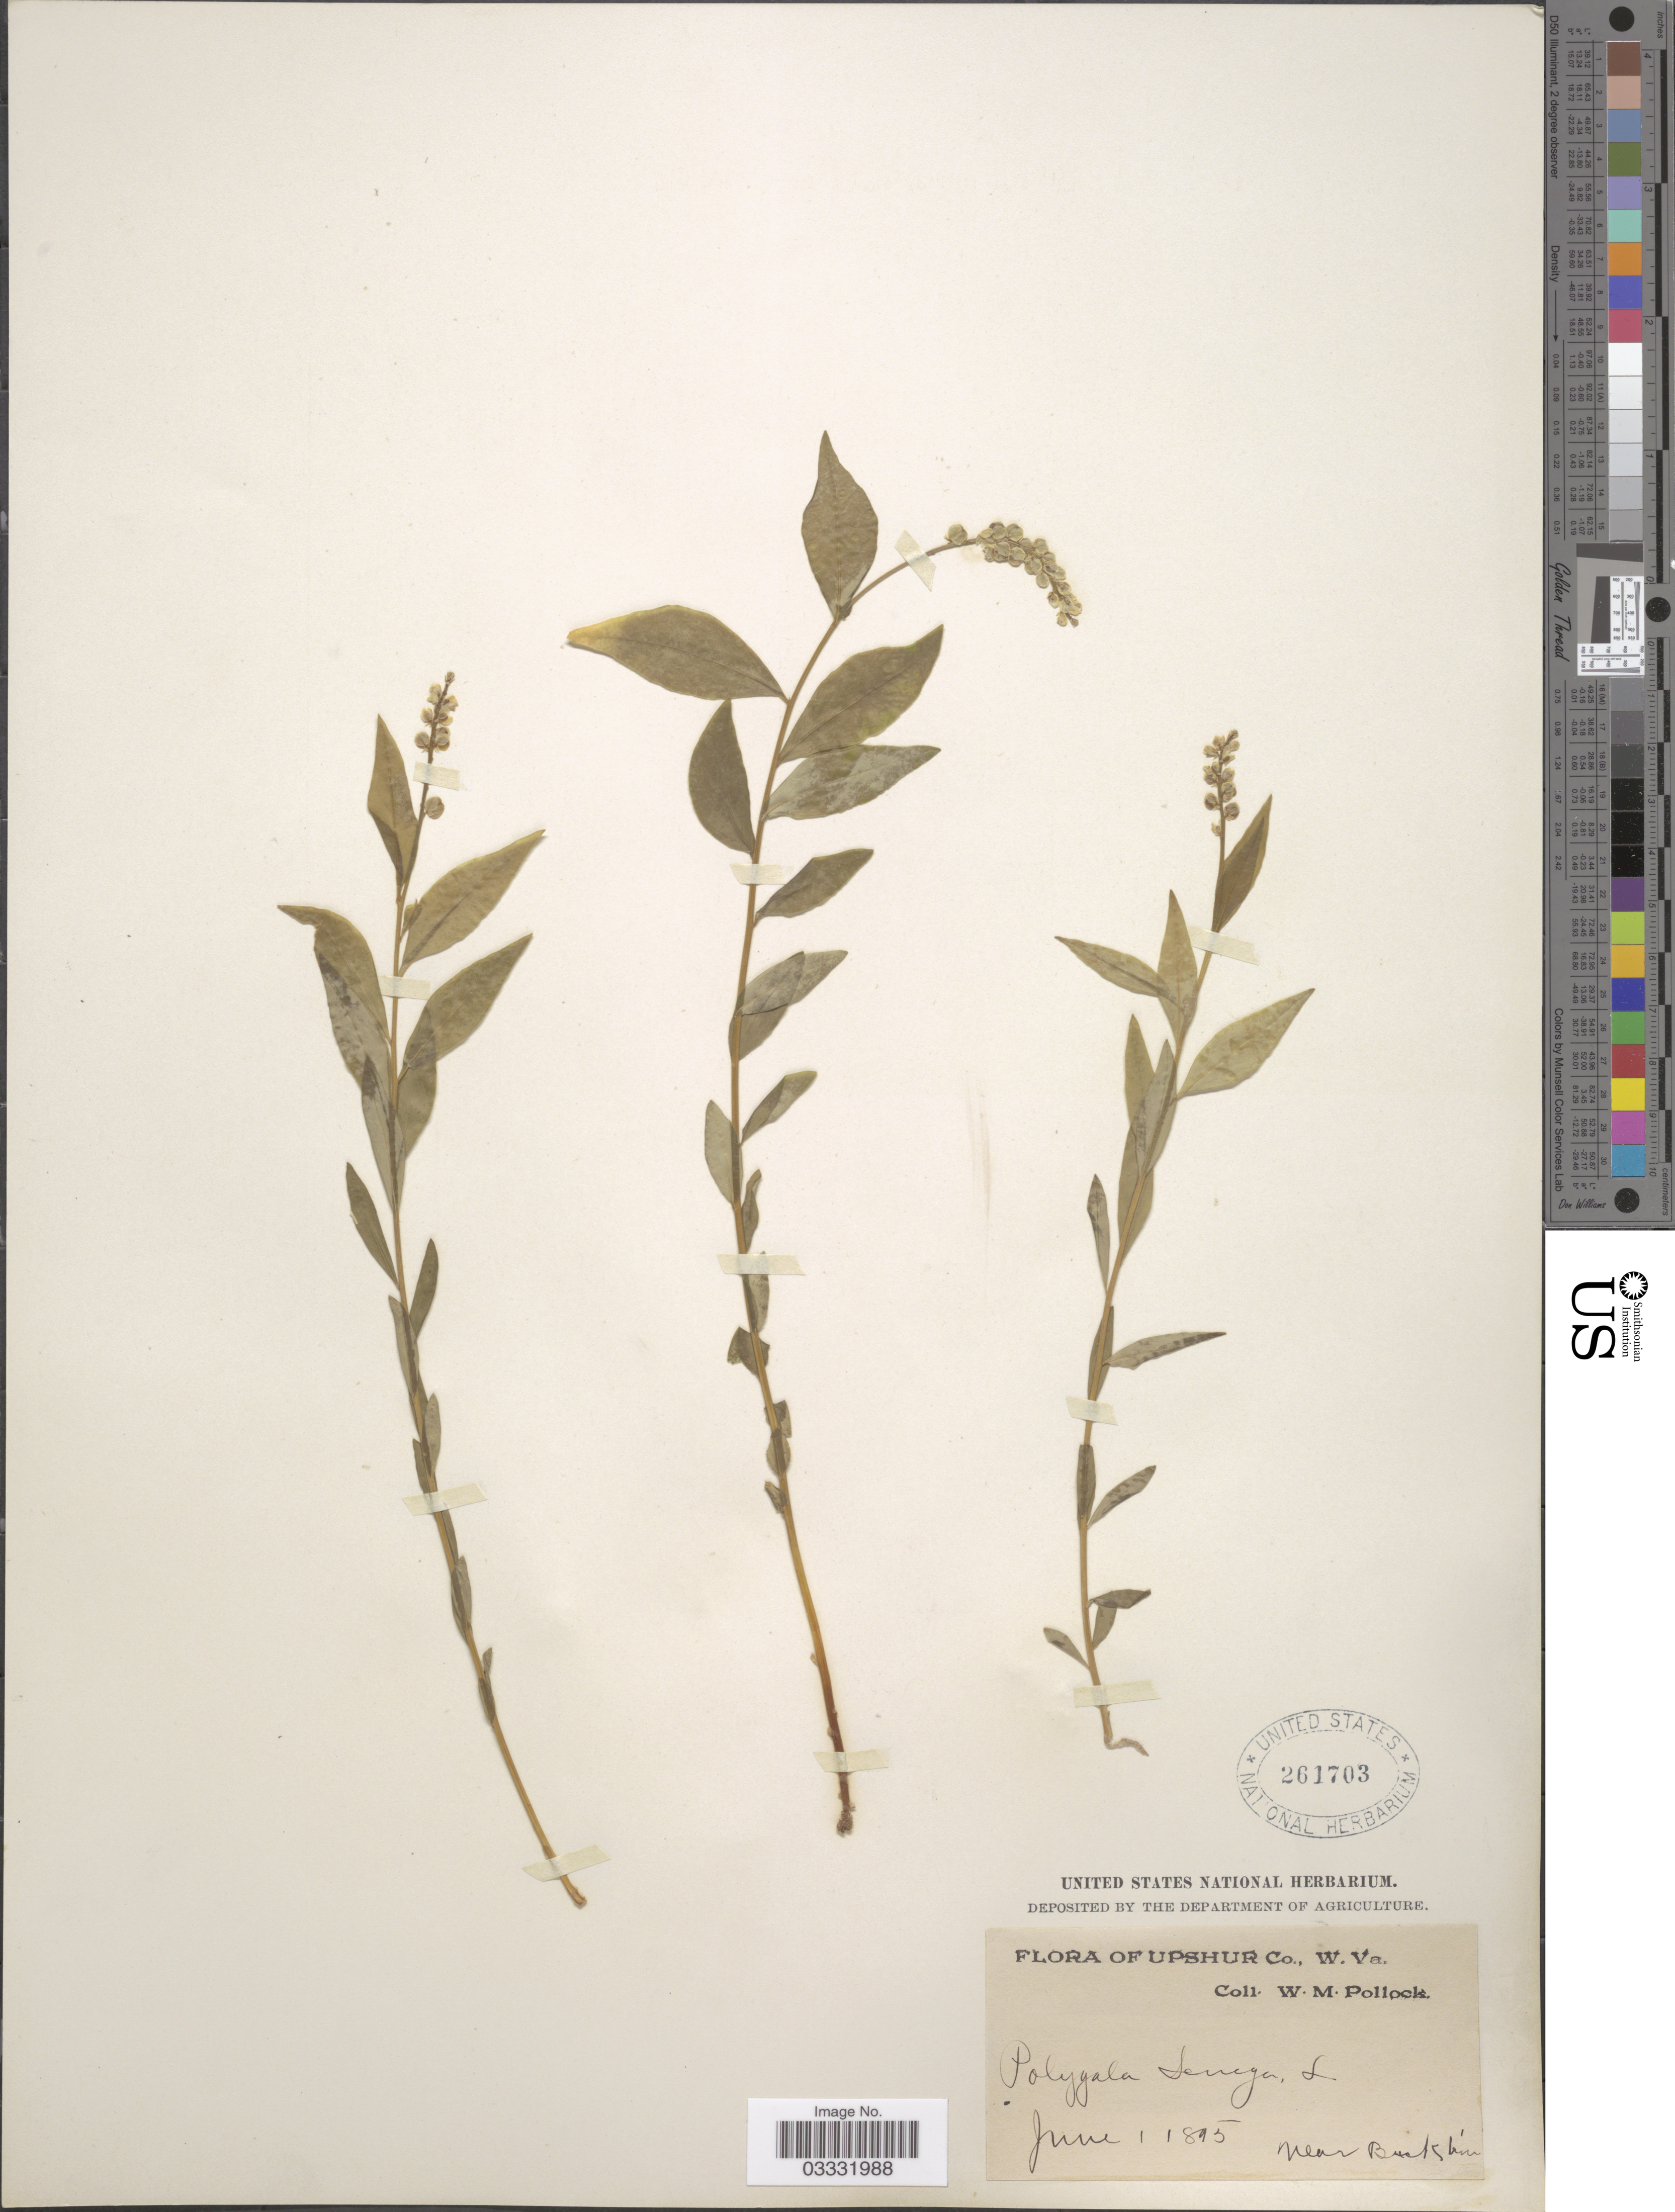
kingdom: Plantae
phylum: Tracheophyta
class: Magnoliopsida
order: Fabales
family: Polygalaceae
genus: Polygala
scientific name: Polygala senega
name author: L.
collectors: W. M. Pollock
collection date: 1895-06-01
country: United States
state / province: West Virginia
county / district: Upshur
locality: Near Buckh'm.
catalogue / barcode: US 261703